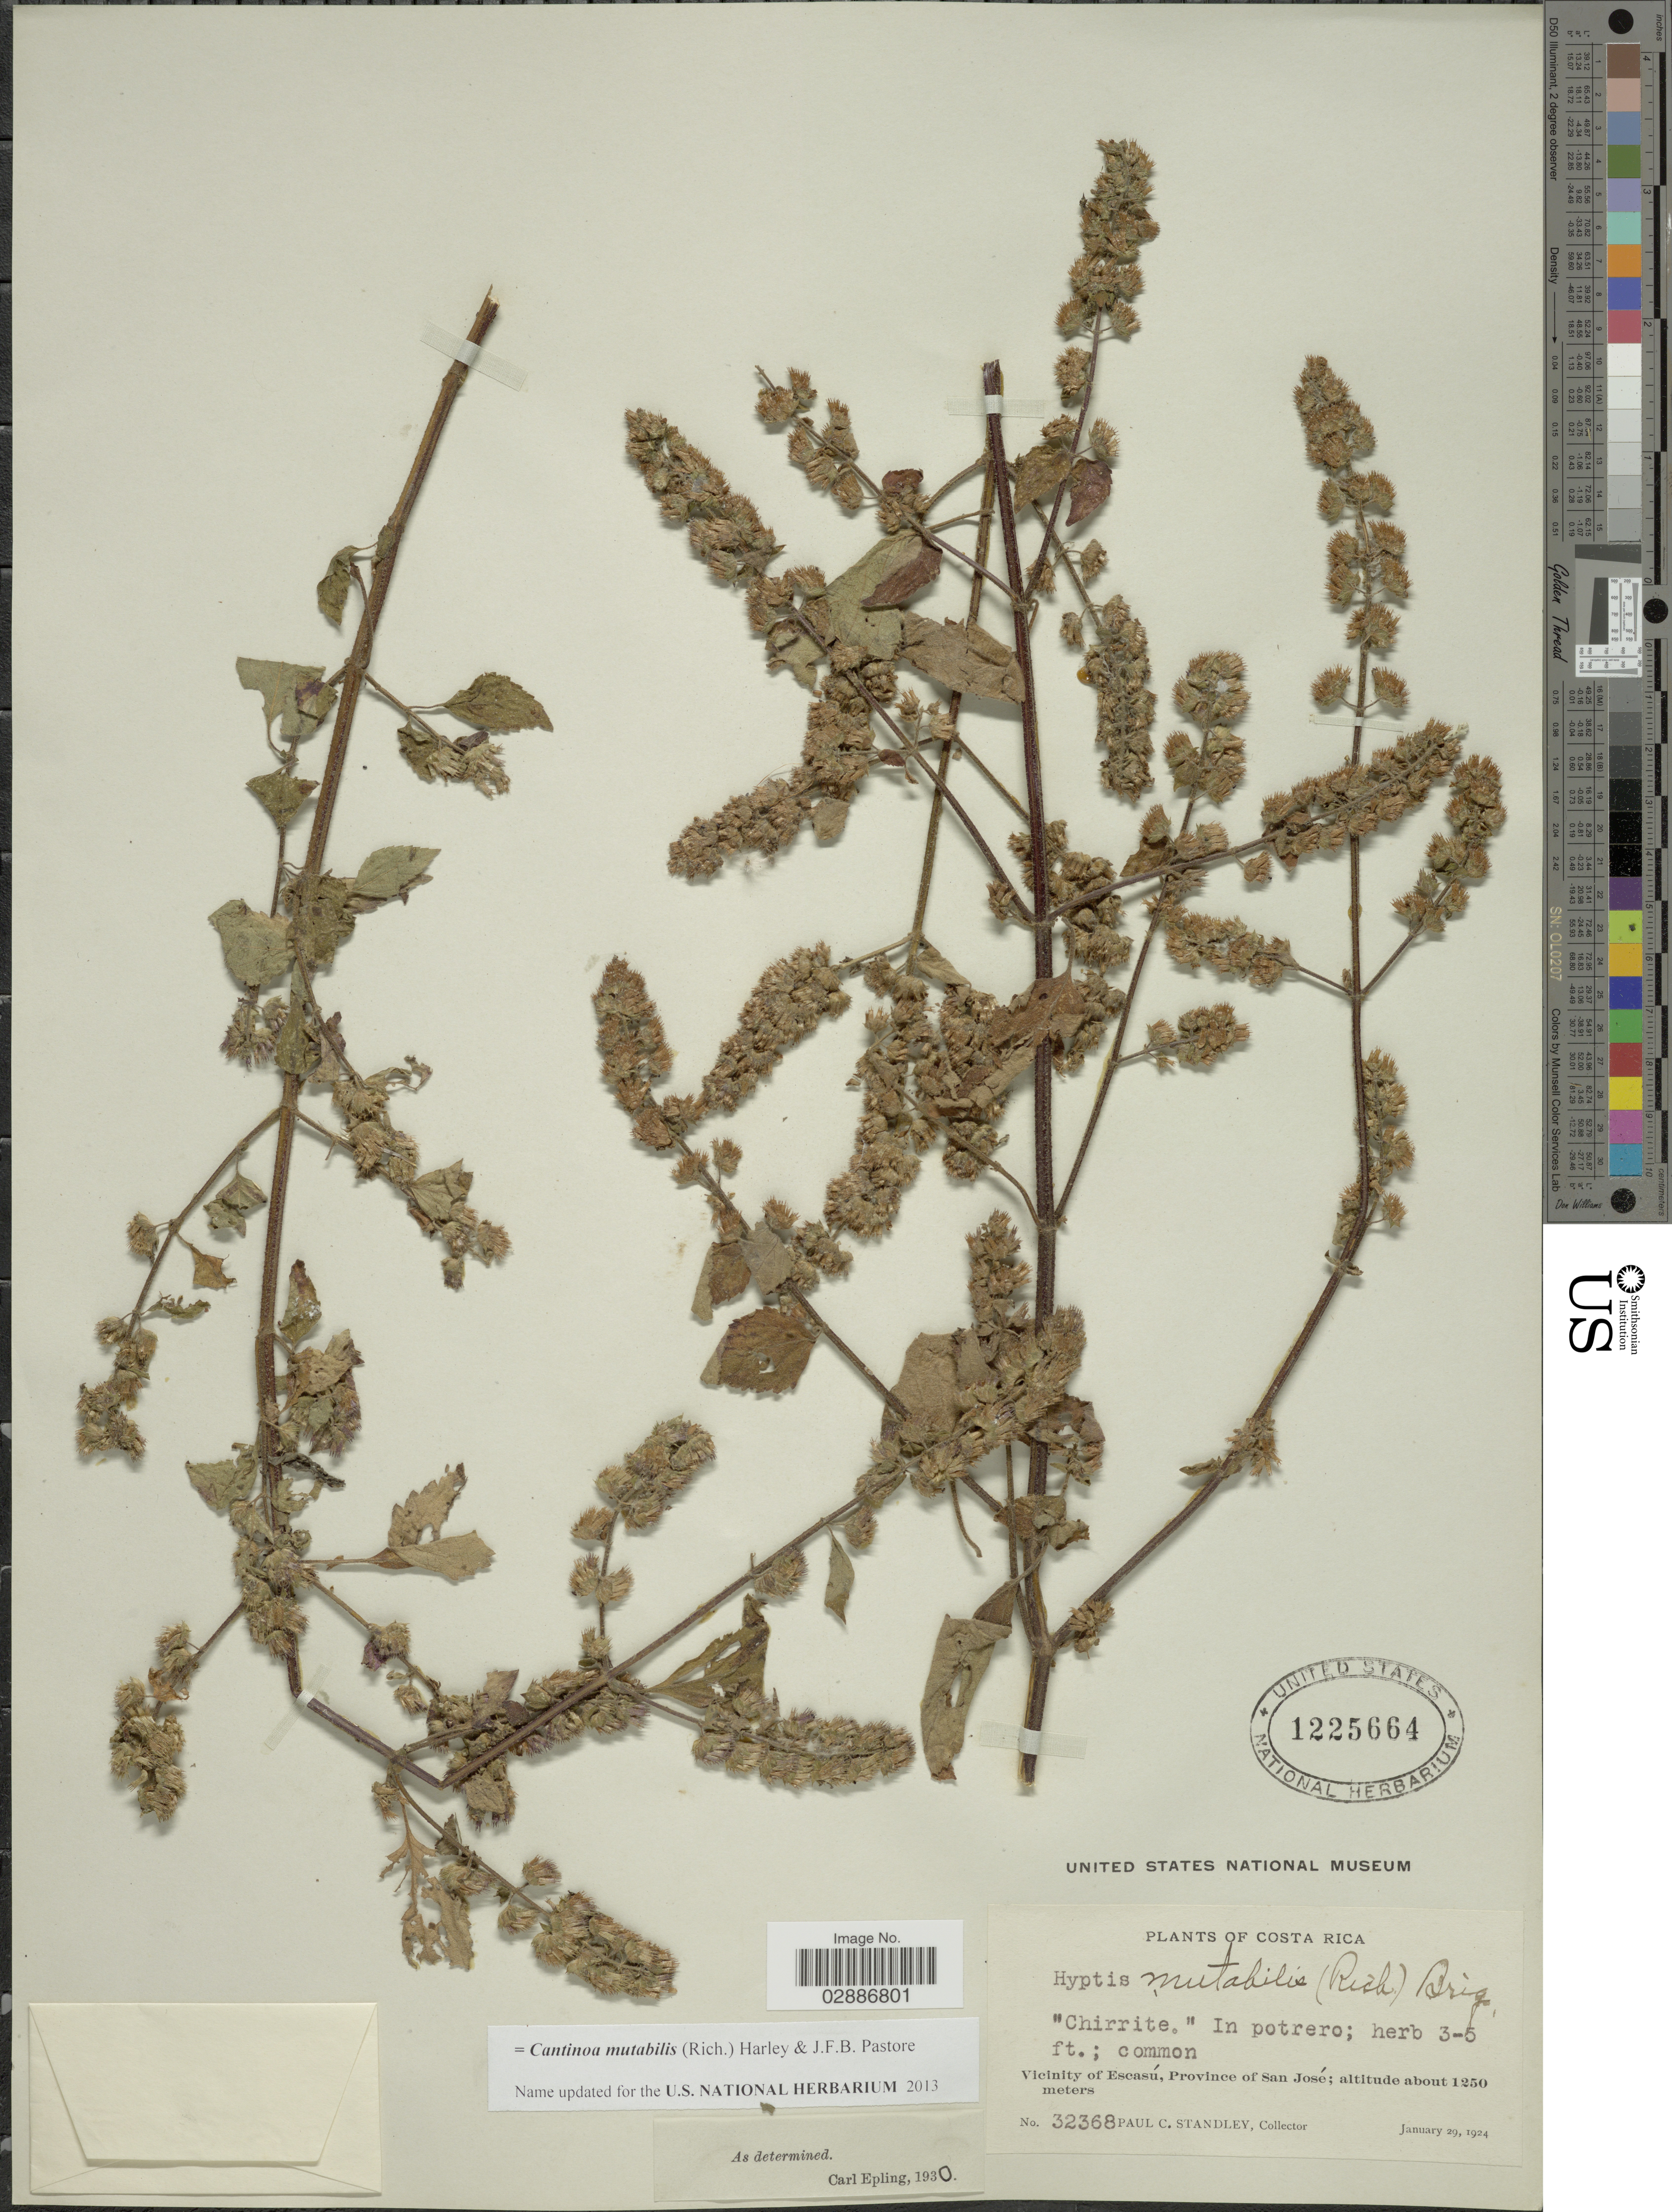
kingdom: Plantae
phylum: Tracheophyta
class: Magnoliopsida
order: Lamiales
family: Lamiaceae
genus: Cantinoa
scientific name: Cantinoa mutabilis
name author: (Rich.) Harley & J.F.B. Pastore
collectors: P. C. Standley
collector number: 32368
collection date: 1924-01-29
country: Costa Rica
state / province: San José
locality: Vicinity of Escasú.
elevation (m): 1250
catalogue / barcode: US 1225664